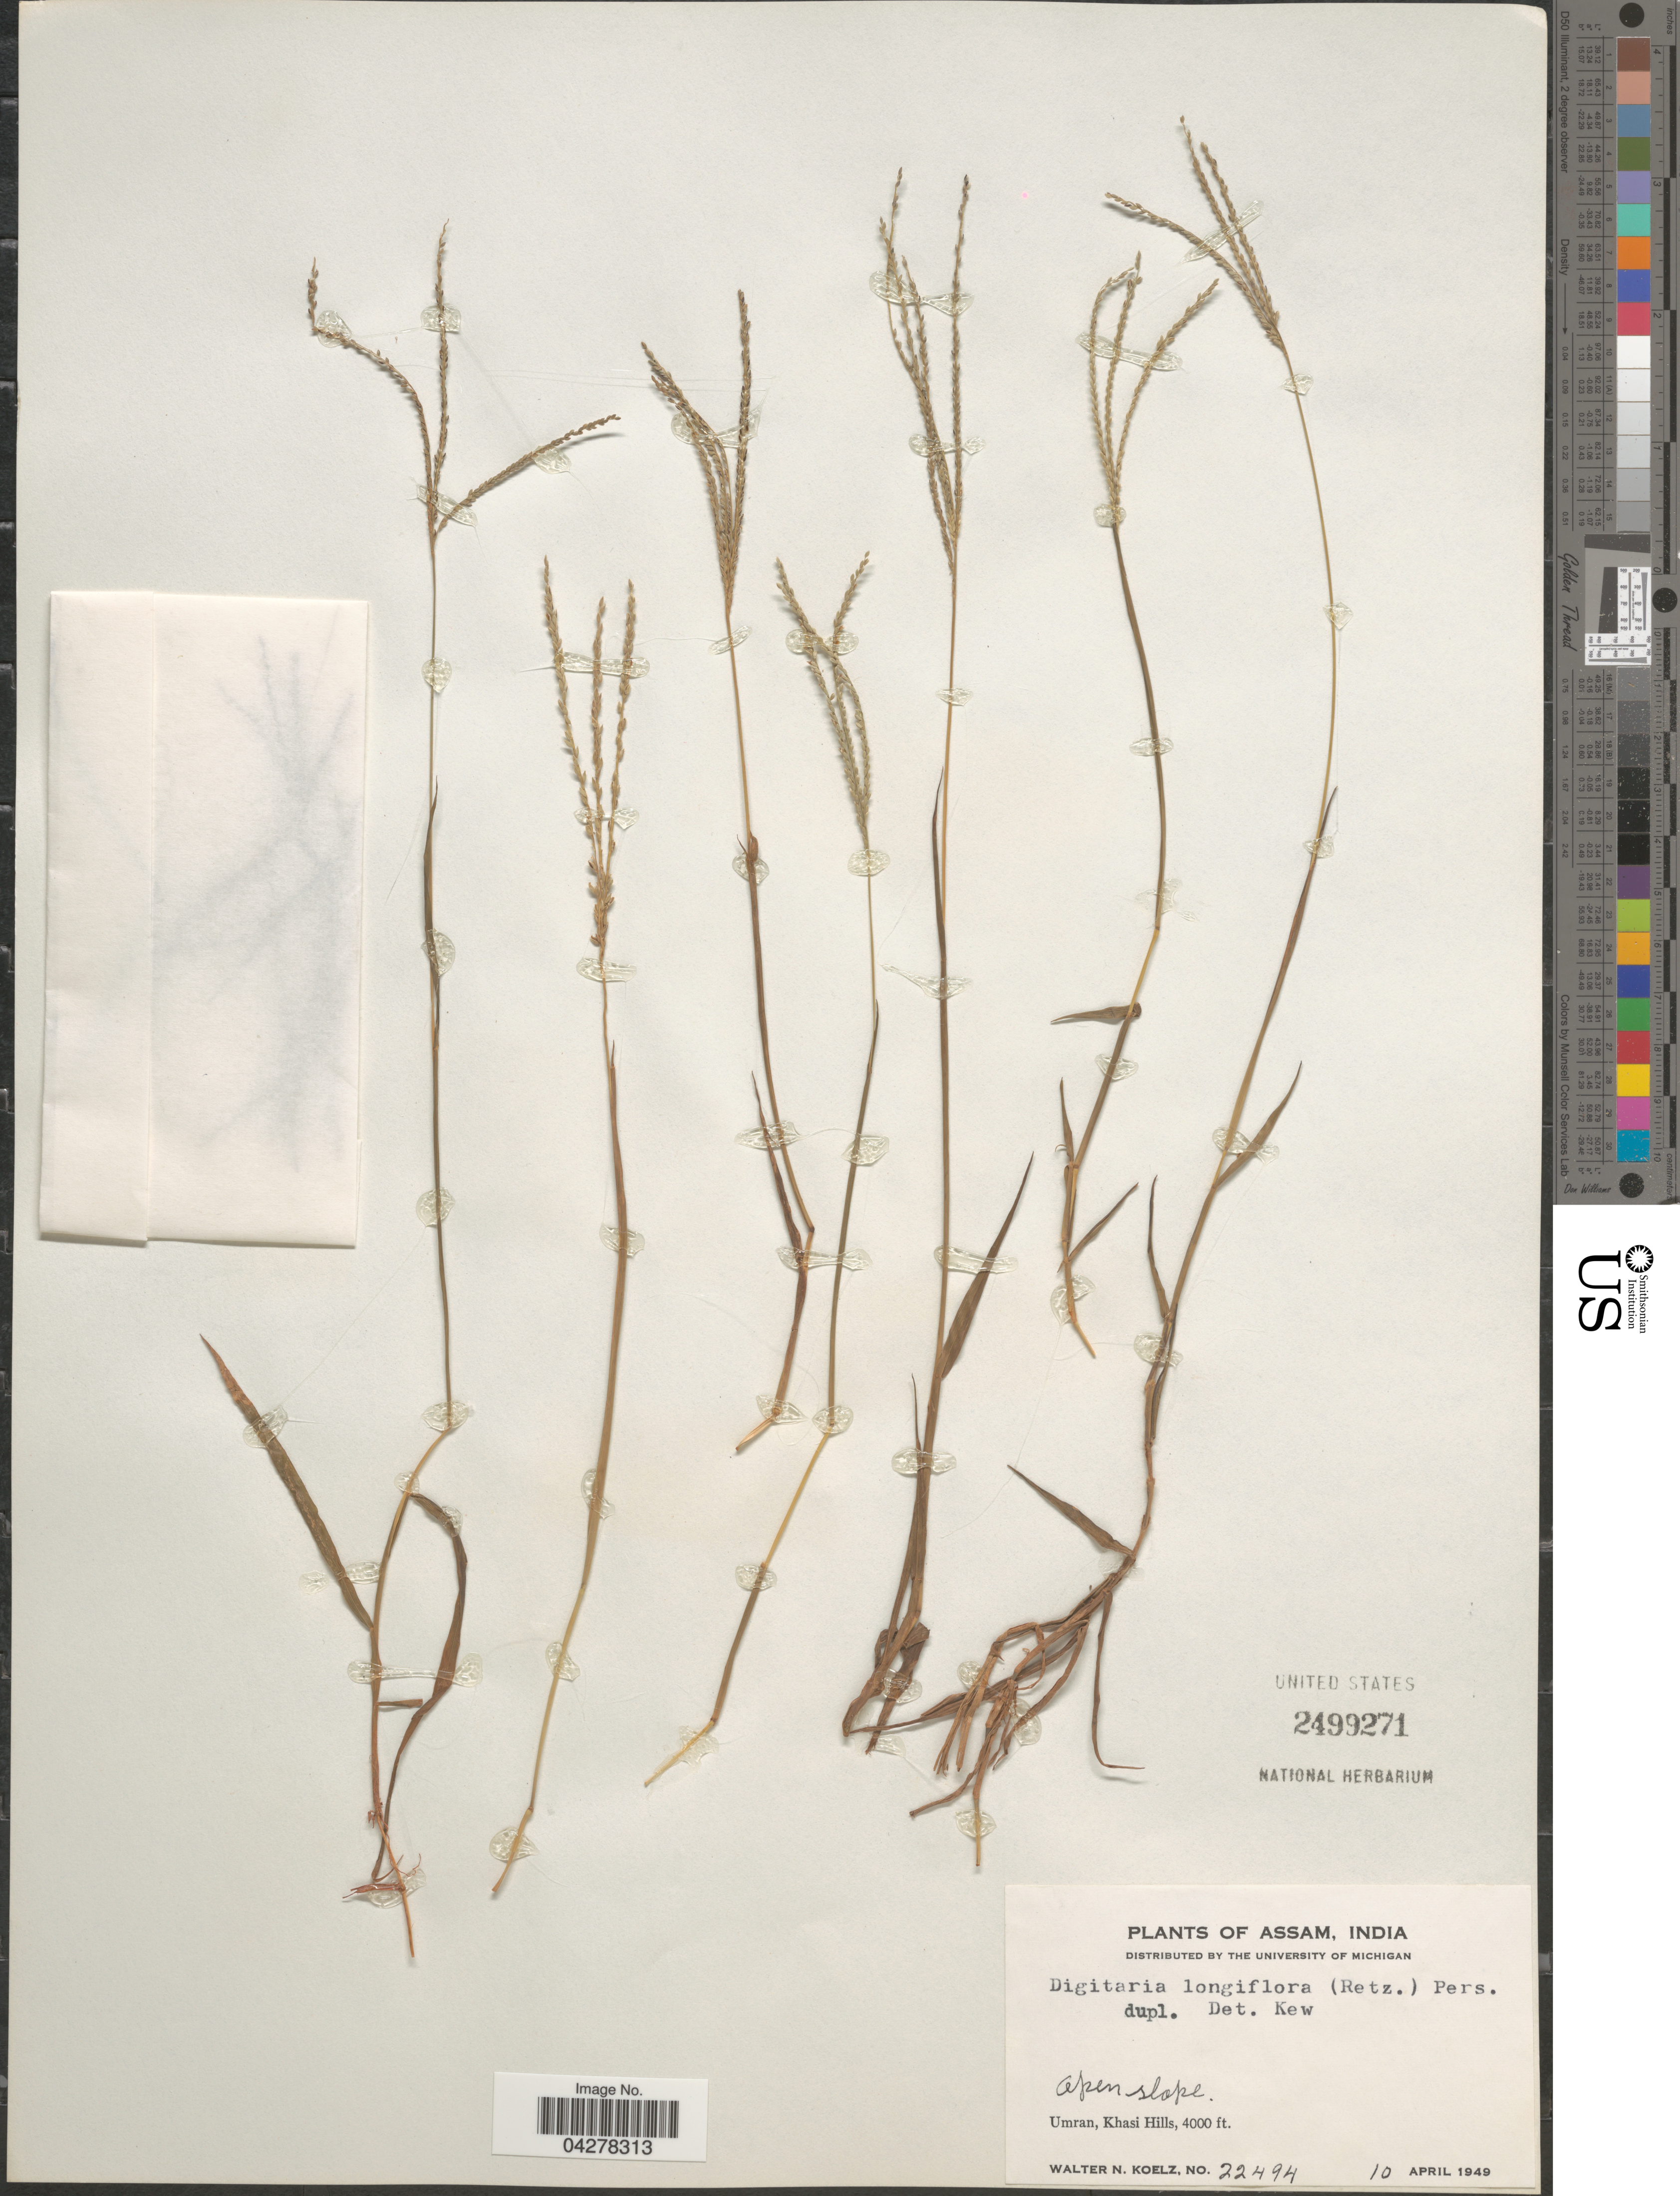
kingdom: Plantae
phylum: Tracheophyta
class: Liliopsida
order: Poales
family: Poaceae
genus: Digitaria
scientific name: Digitaria longiflora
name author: (Retz.) Pers.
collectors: W. N. Koelz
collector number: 22494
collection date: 1949-04-10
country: India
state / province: Meghalaya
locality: Open slope. Umran, Khasi Hills.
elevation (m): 1219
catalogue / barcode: US 2499271